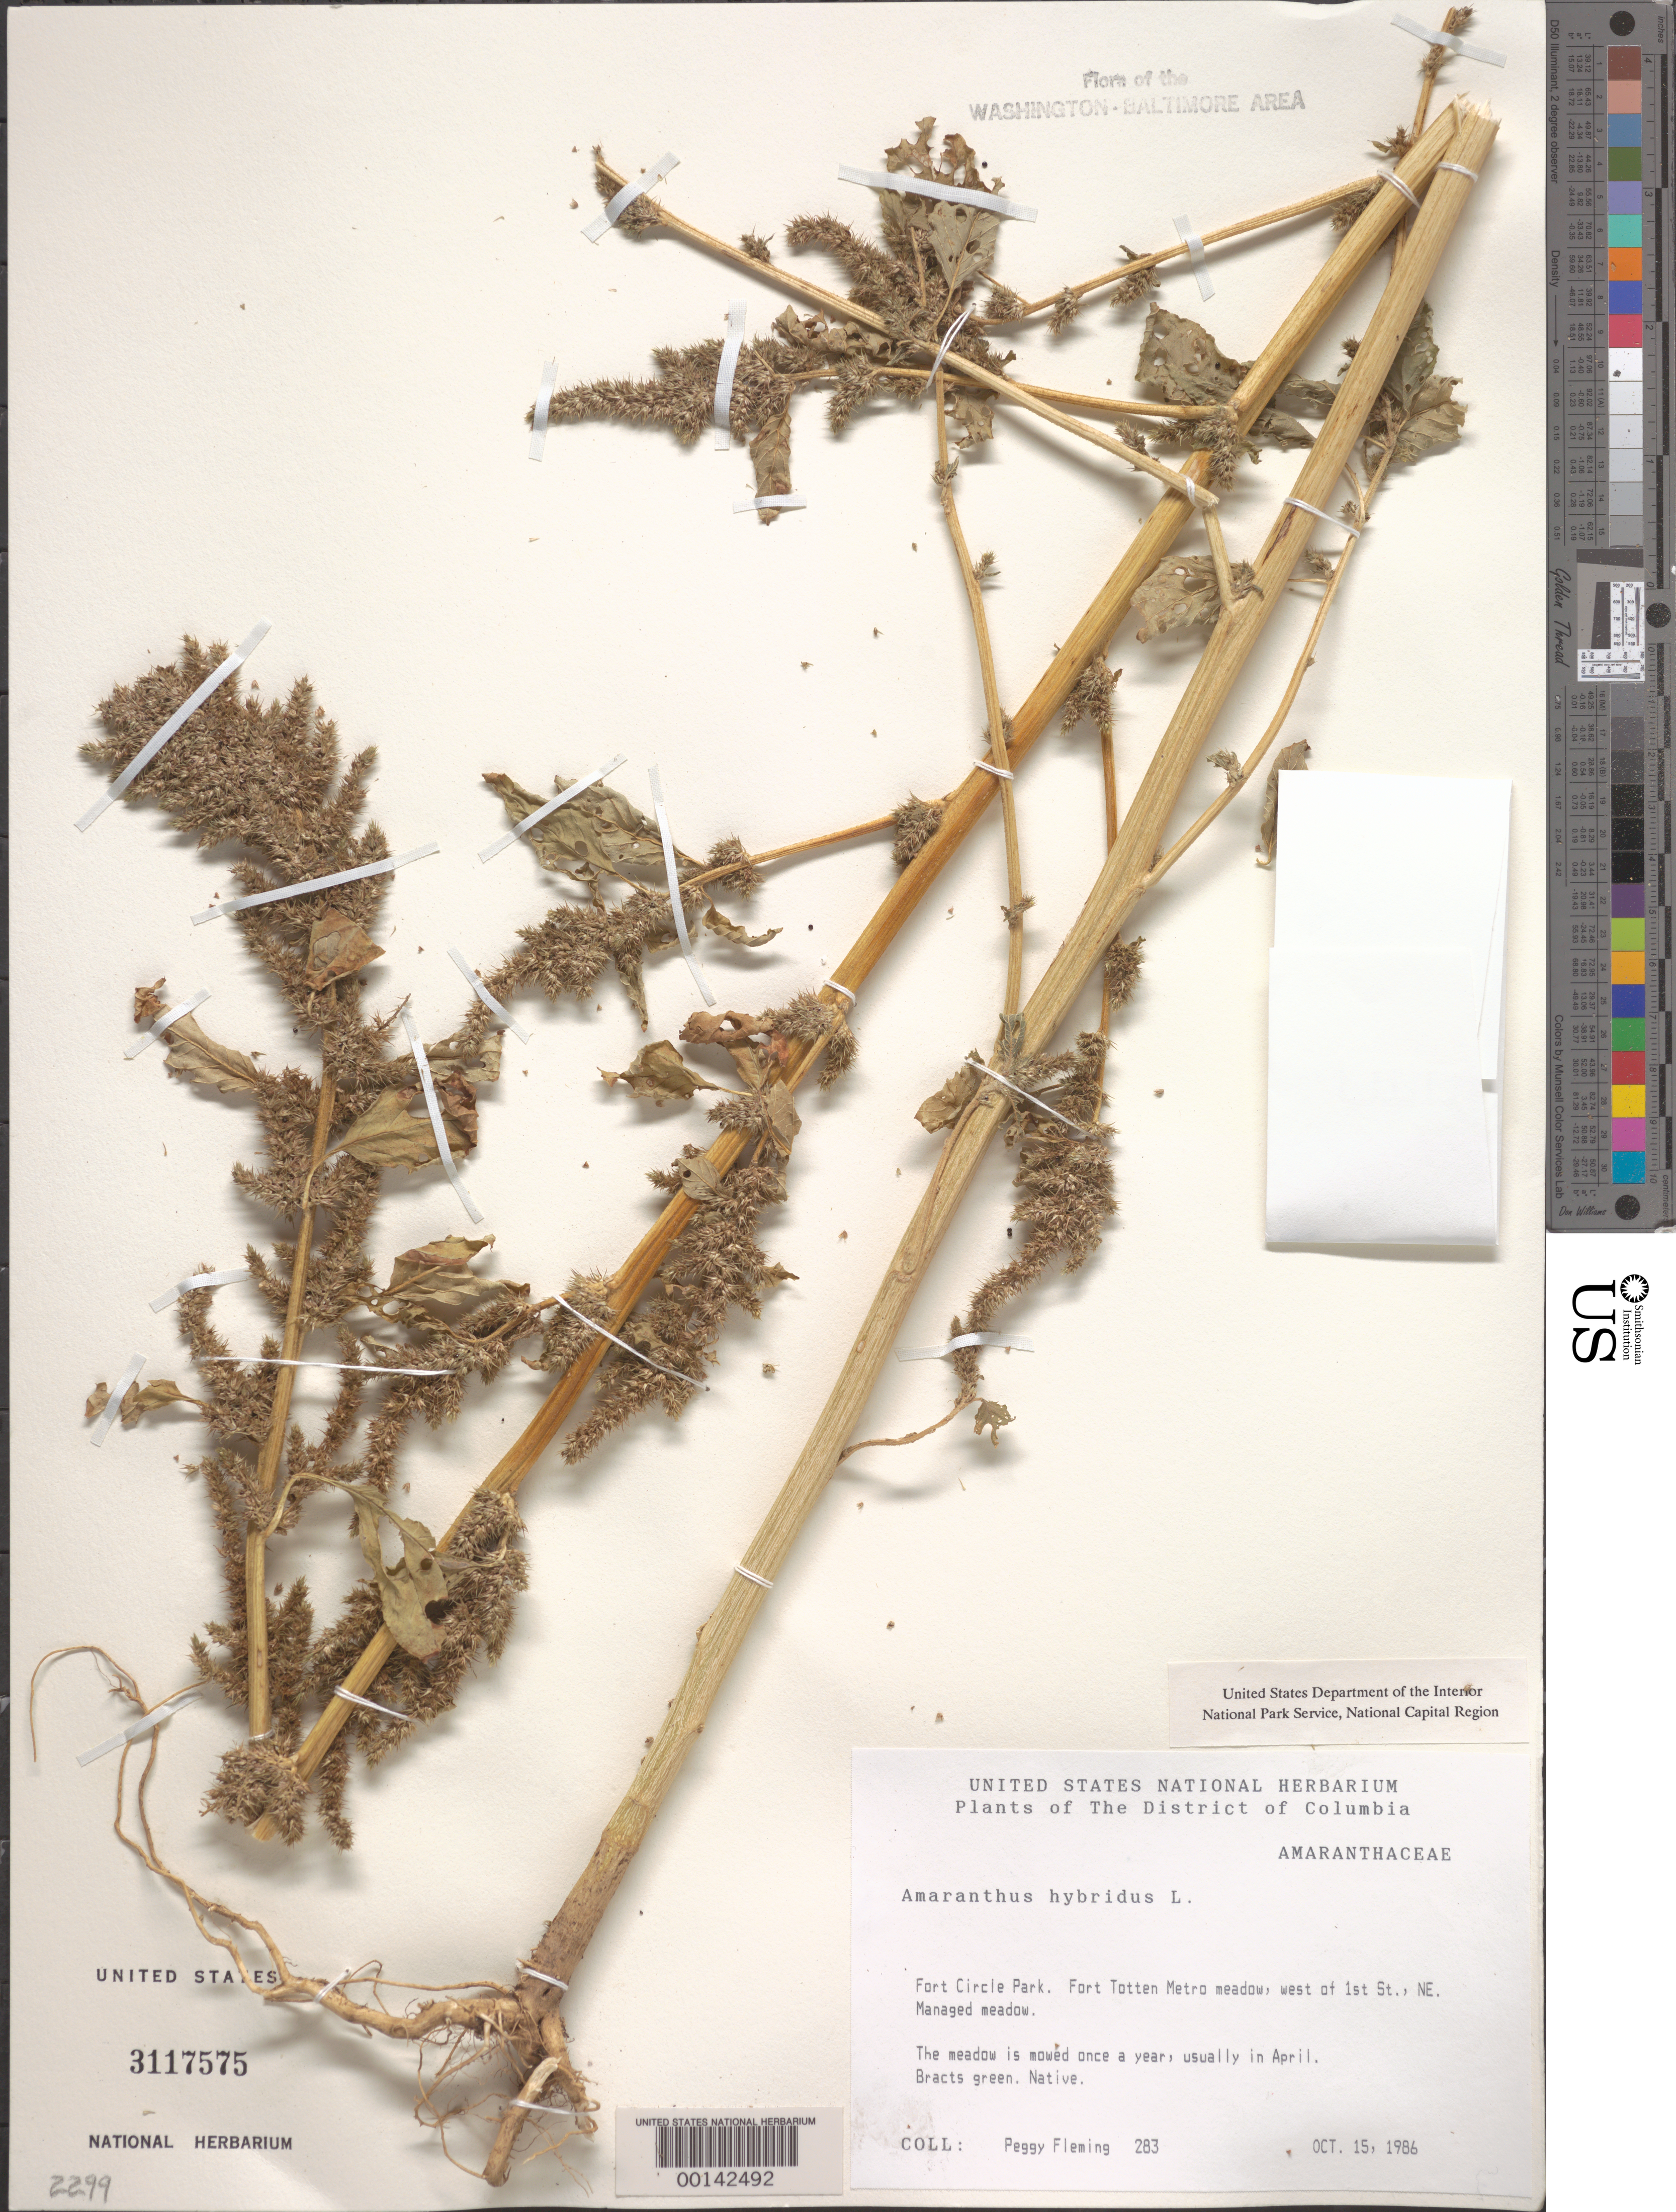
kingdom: Plantae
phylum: Tracheophyta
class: Magnoliopsida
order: Caryophyllales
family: Amaranthaceae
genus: Amaranthus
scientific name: Amaranthus hybridus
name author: L.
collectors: P. Fleming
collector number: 283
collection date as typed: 15 Oct 1986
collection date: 1986-10-15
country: United States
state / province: District of Columbia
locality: Fort Circle Parks. Fort Totten Metro meadow, west of 1st St., NE . Fort Circle Parks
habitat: Managed meadow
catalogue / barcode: US 3117575